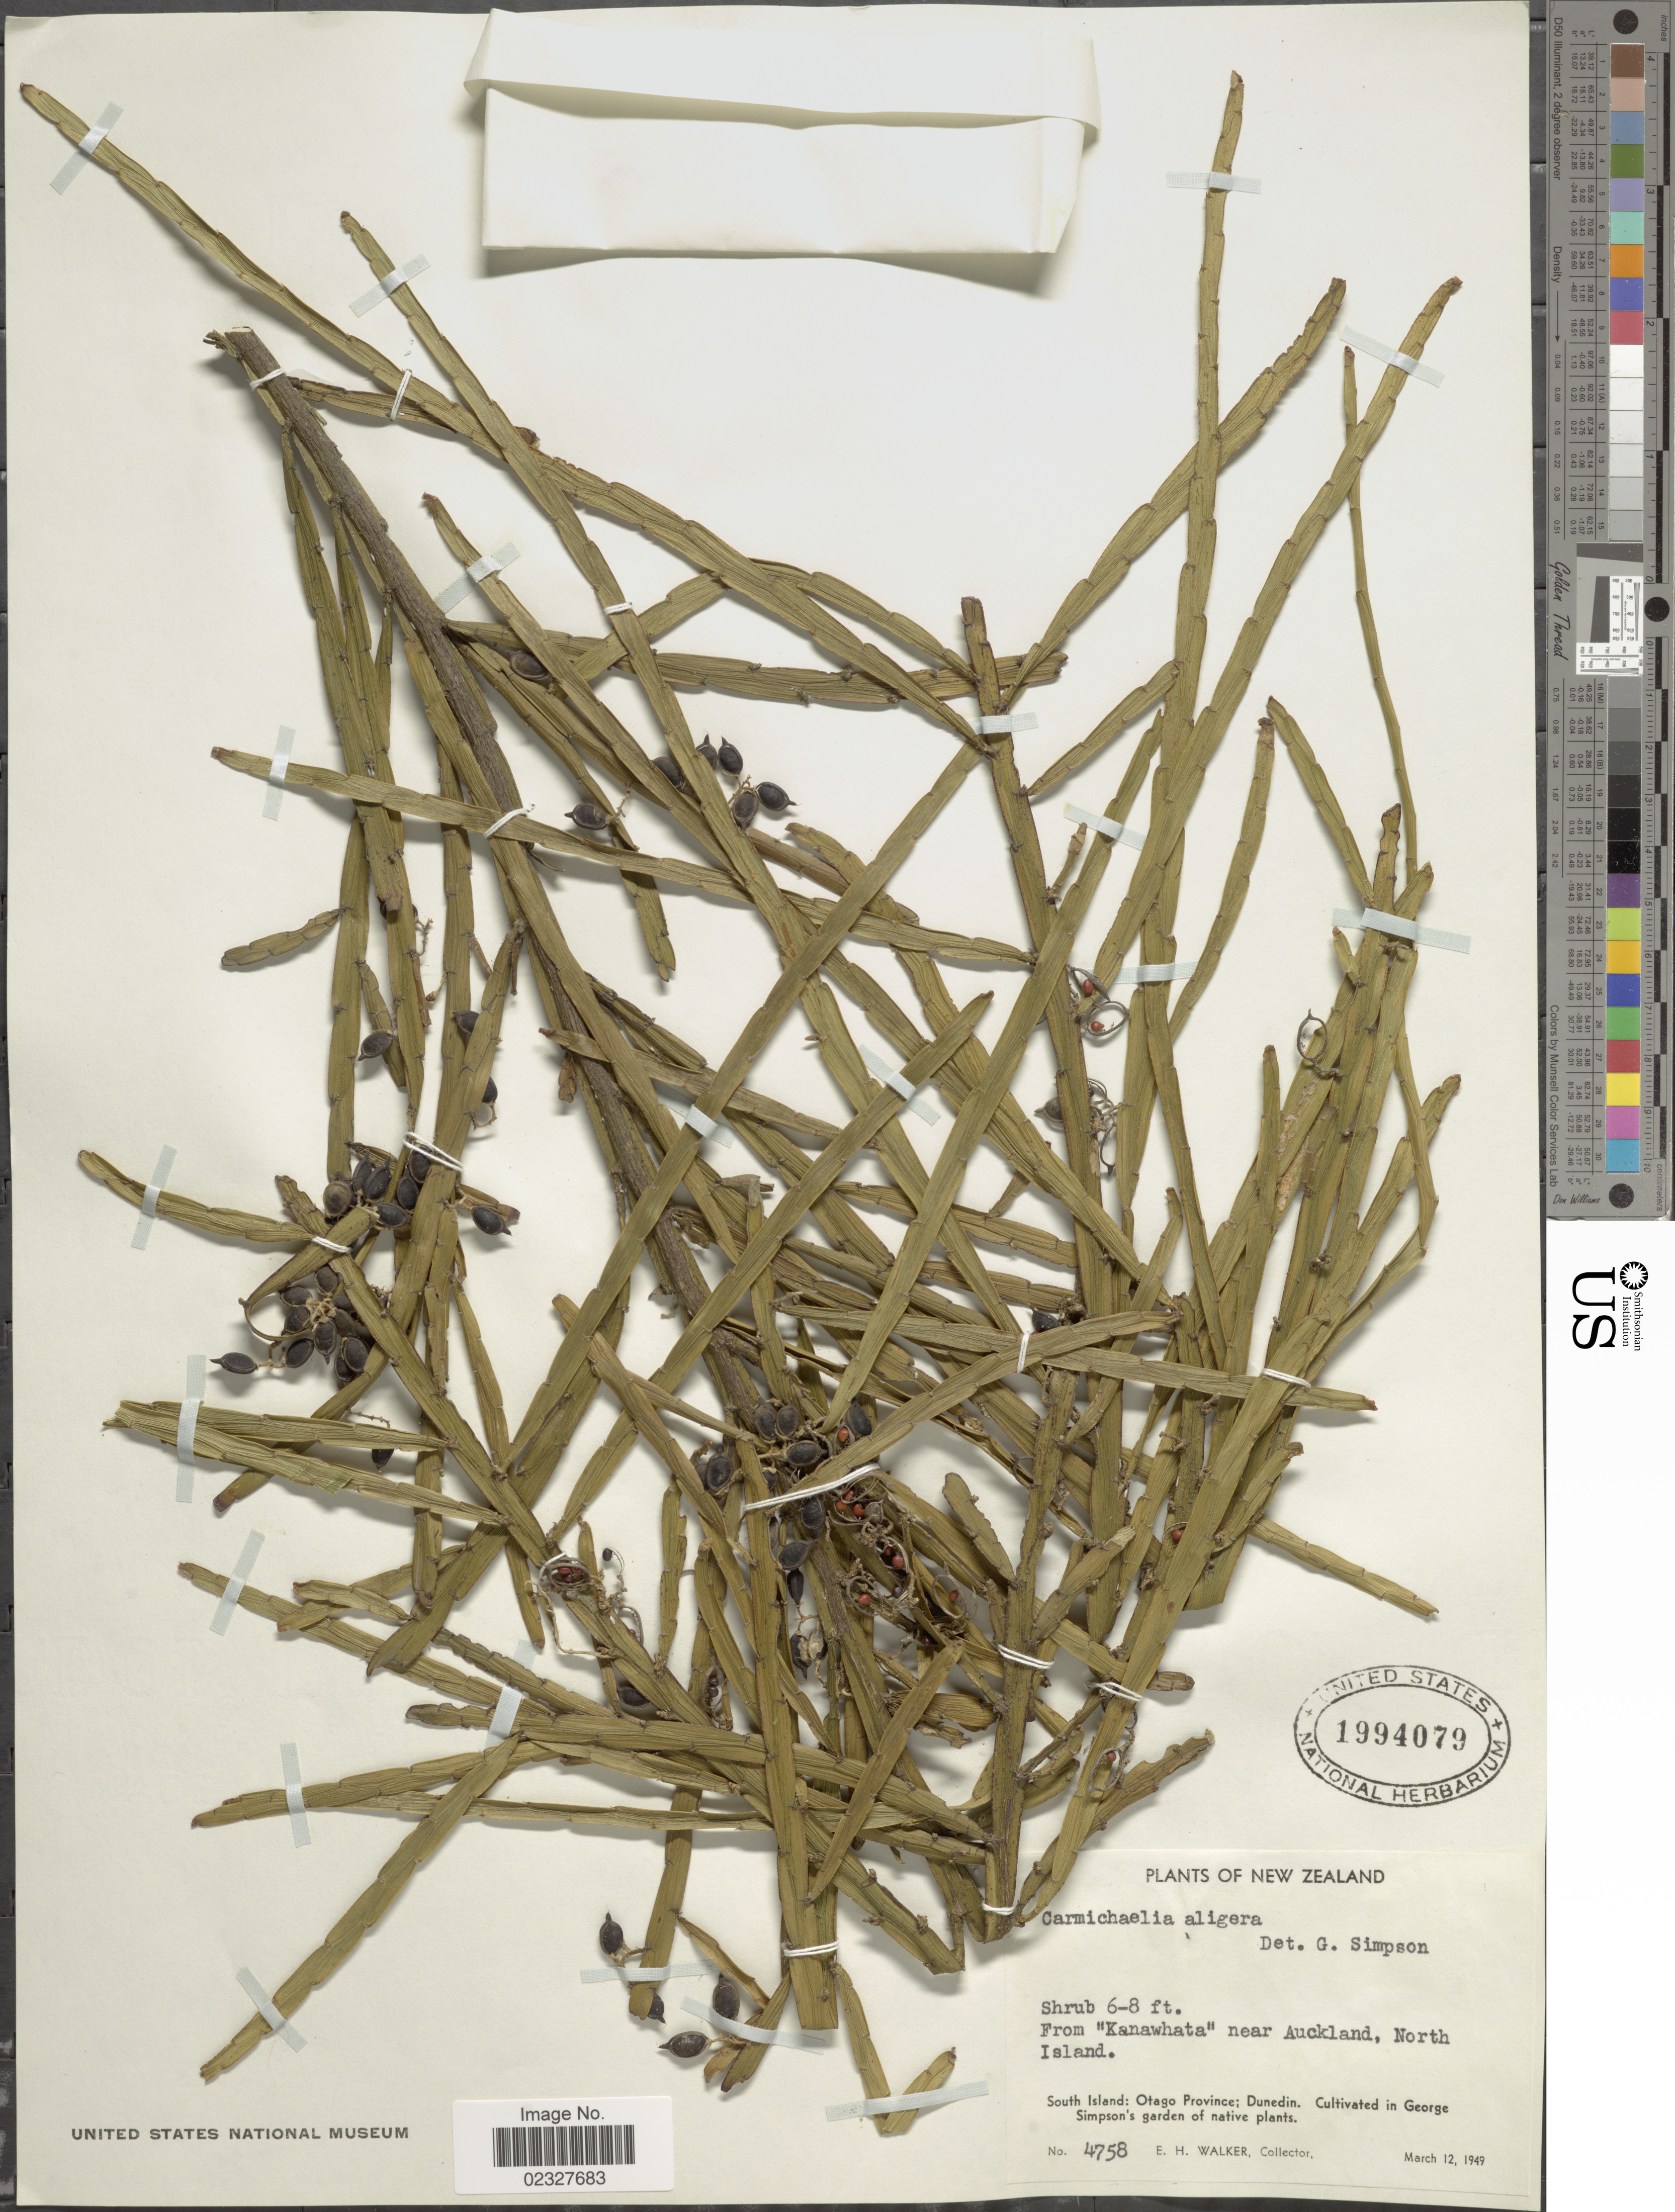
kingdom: Plantae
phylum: Tracheophyta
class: Magnoliopsida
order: Fabales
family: Fabaceae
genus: Carmichaelia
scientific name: Carmichaelia aligera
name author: G. Simpson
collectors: E. H. Walker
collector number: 4758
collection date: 1949-03-12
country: New Zealand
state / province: Auckland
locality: From" Kanawhata" near Auckland, North Island.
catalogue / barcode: US 1994079